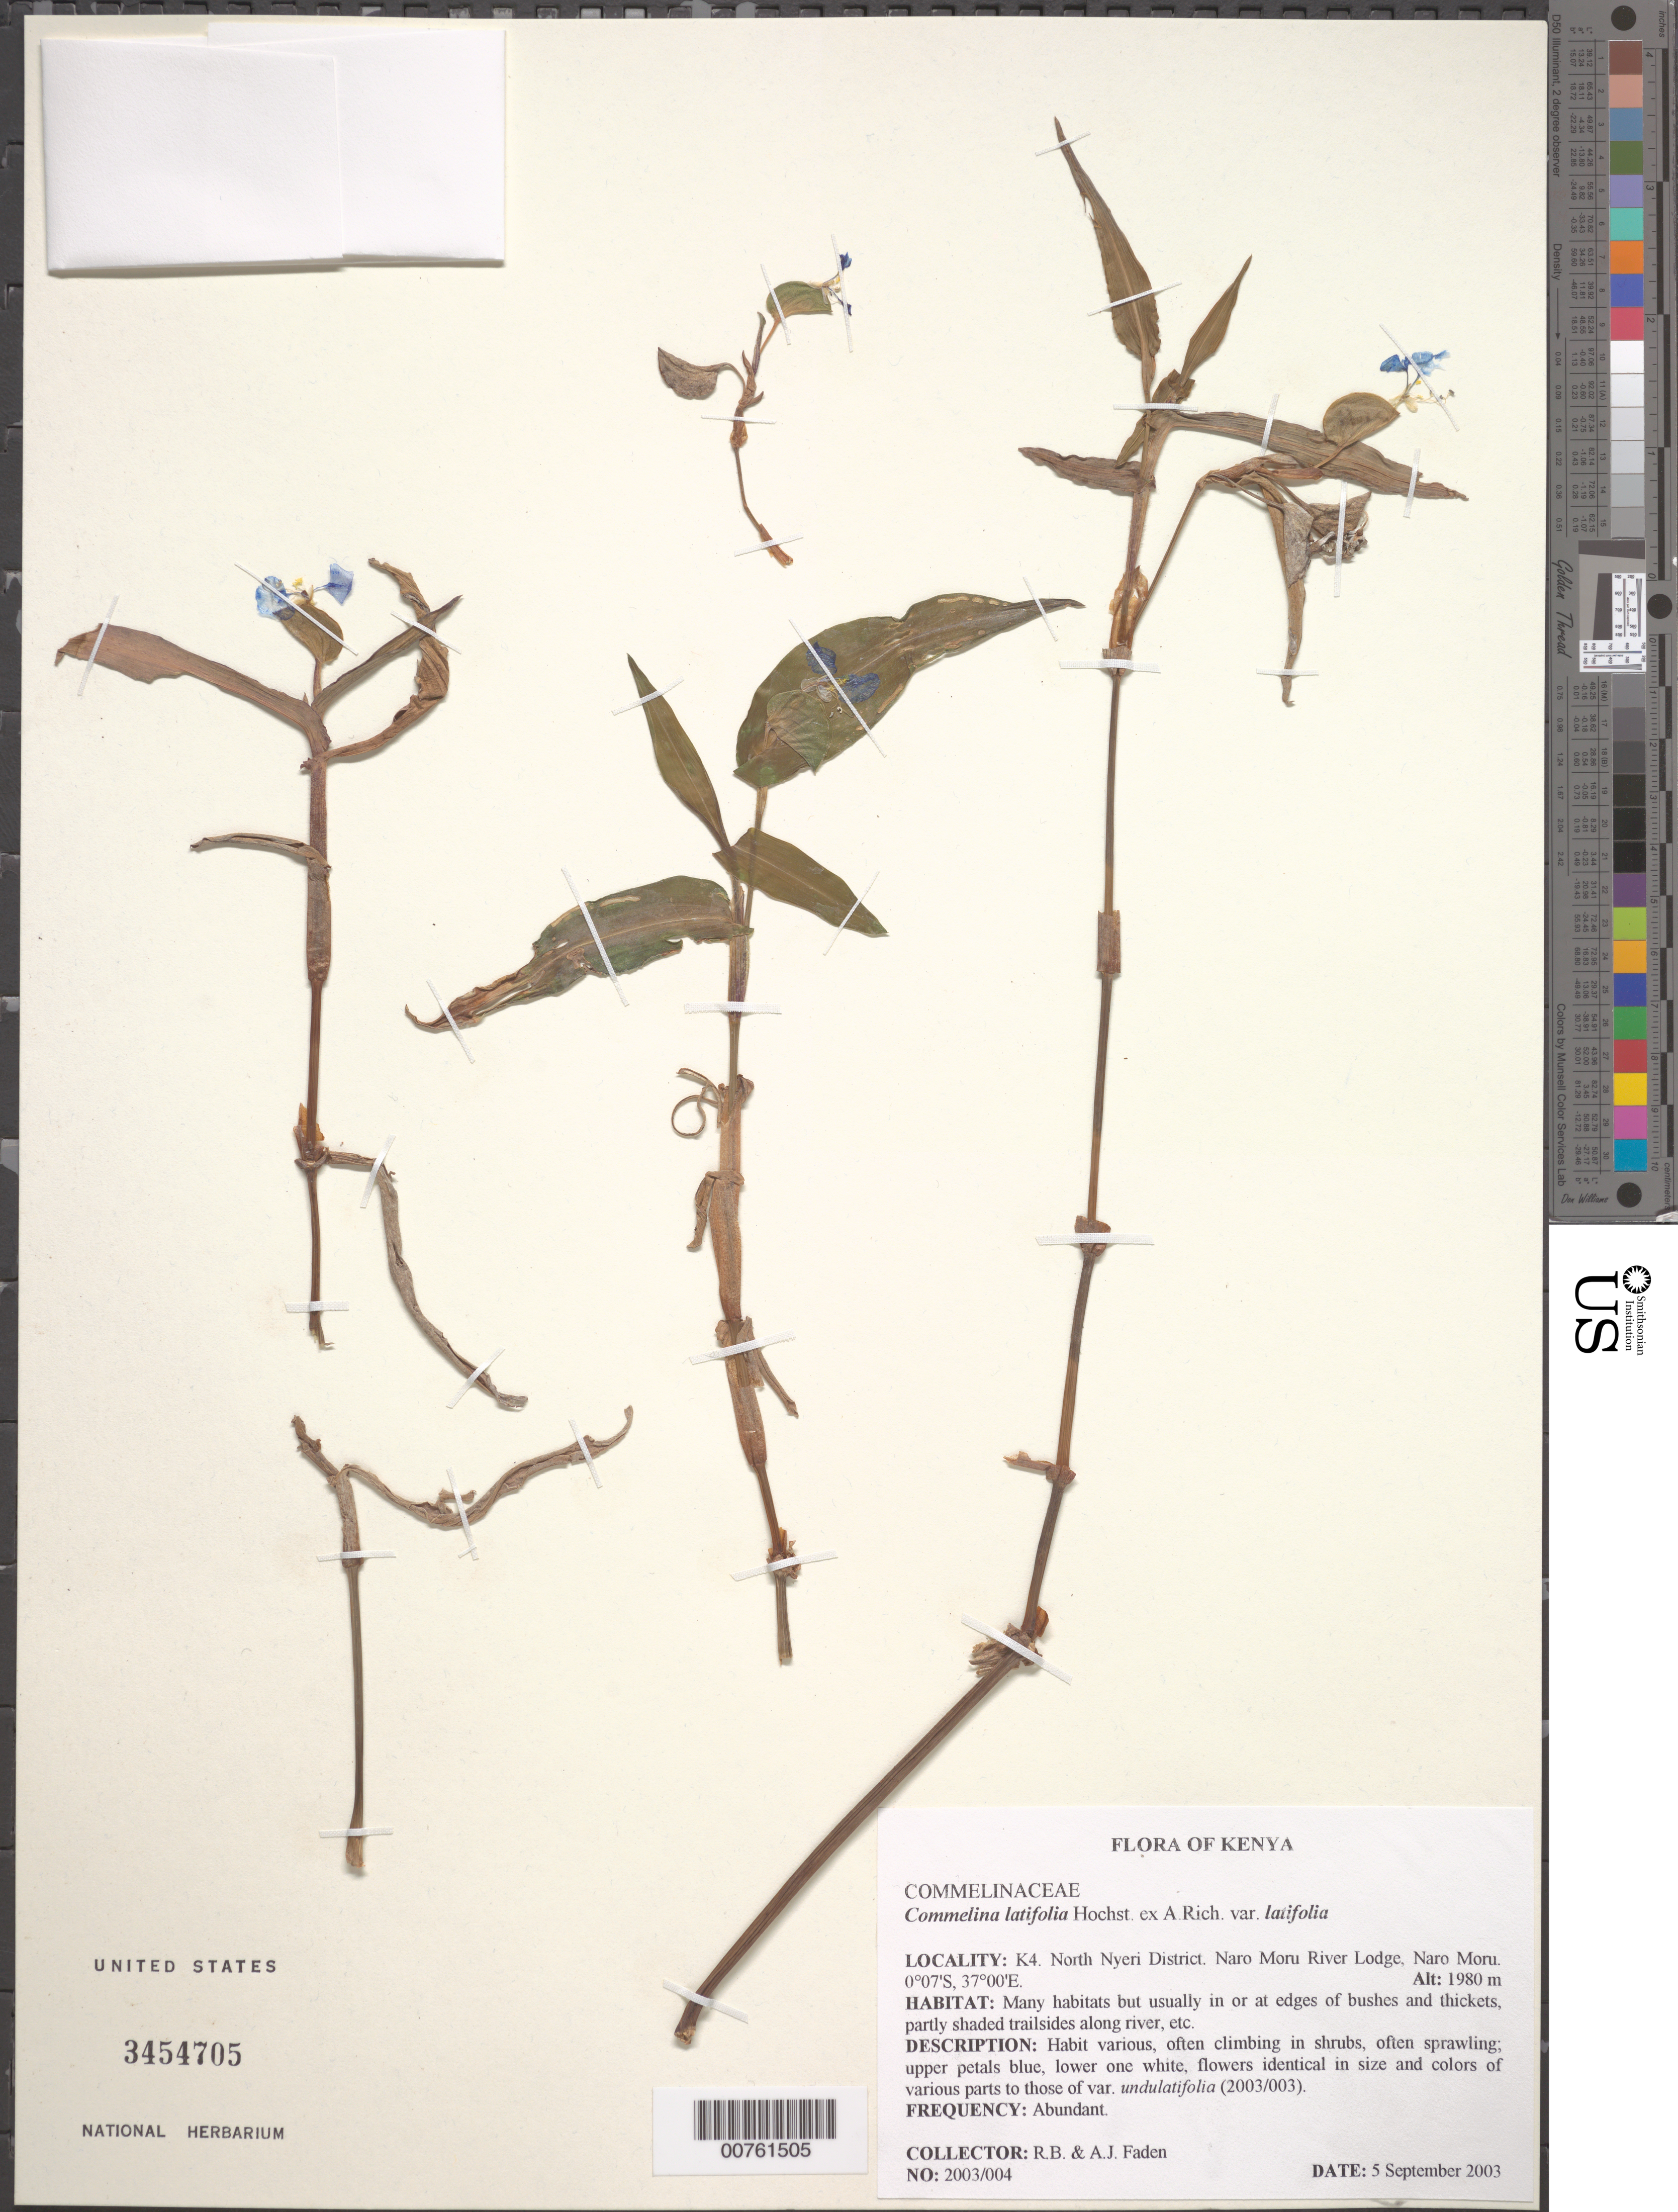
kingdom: Plantae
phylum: Tracheophyta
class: Liliopsida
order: Commelinales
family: Commelinaceae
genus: Commelina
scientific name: Commelina latifolia var. latifolia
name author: Hochst. ex A. Rich.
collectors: R. B. Faden & A. J. Faden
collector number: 2003/004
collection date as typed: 05 Sep 2003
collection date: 2003-09-05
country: Kenya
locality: K4, North Nyeri Dist., Naro Moru River Lodge, Naro Moru.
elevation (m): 1980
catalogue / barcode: US 3454705